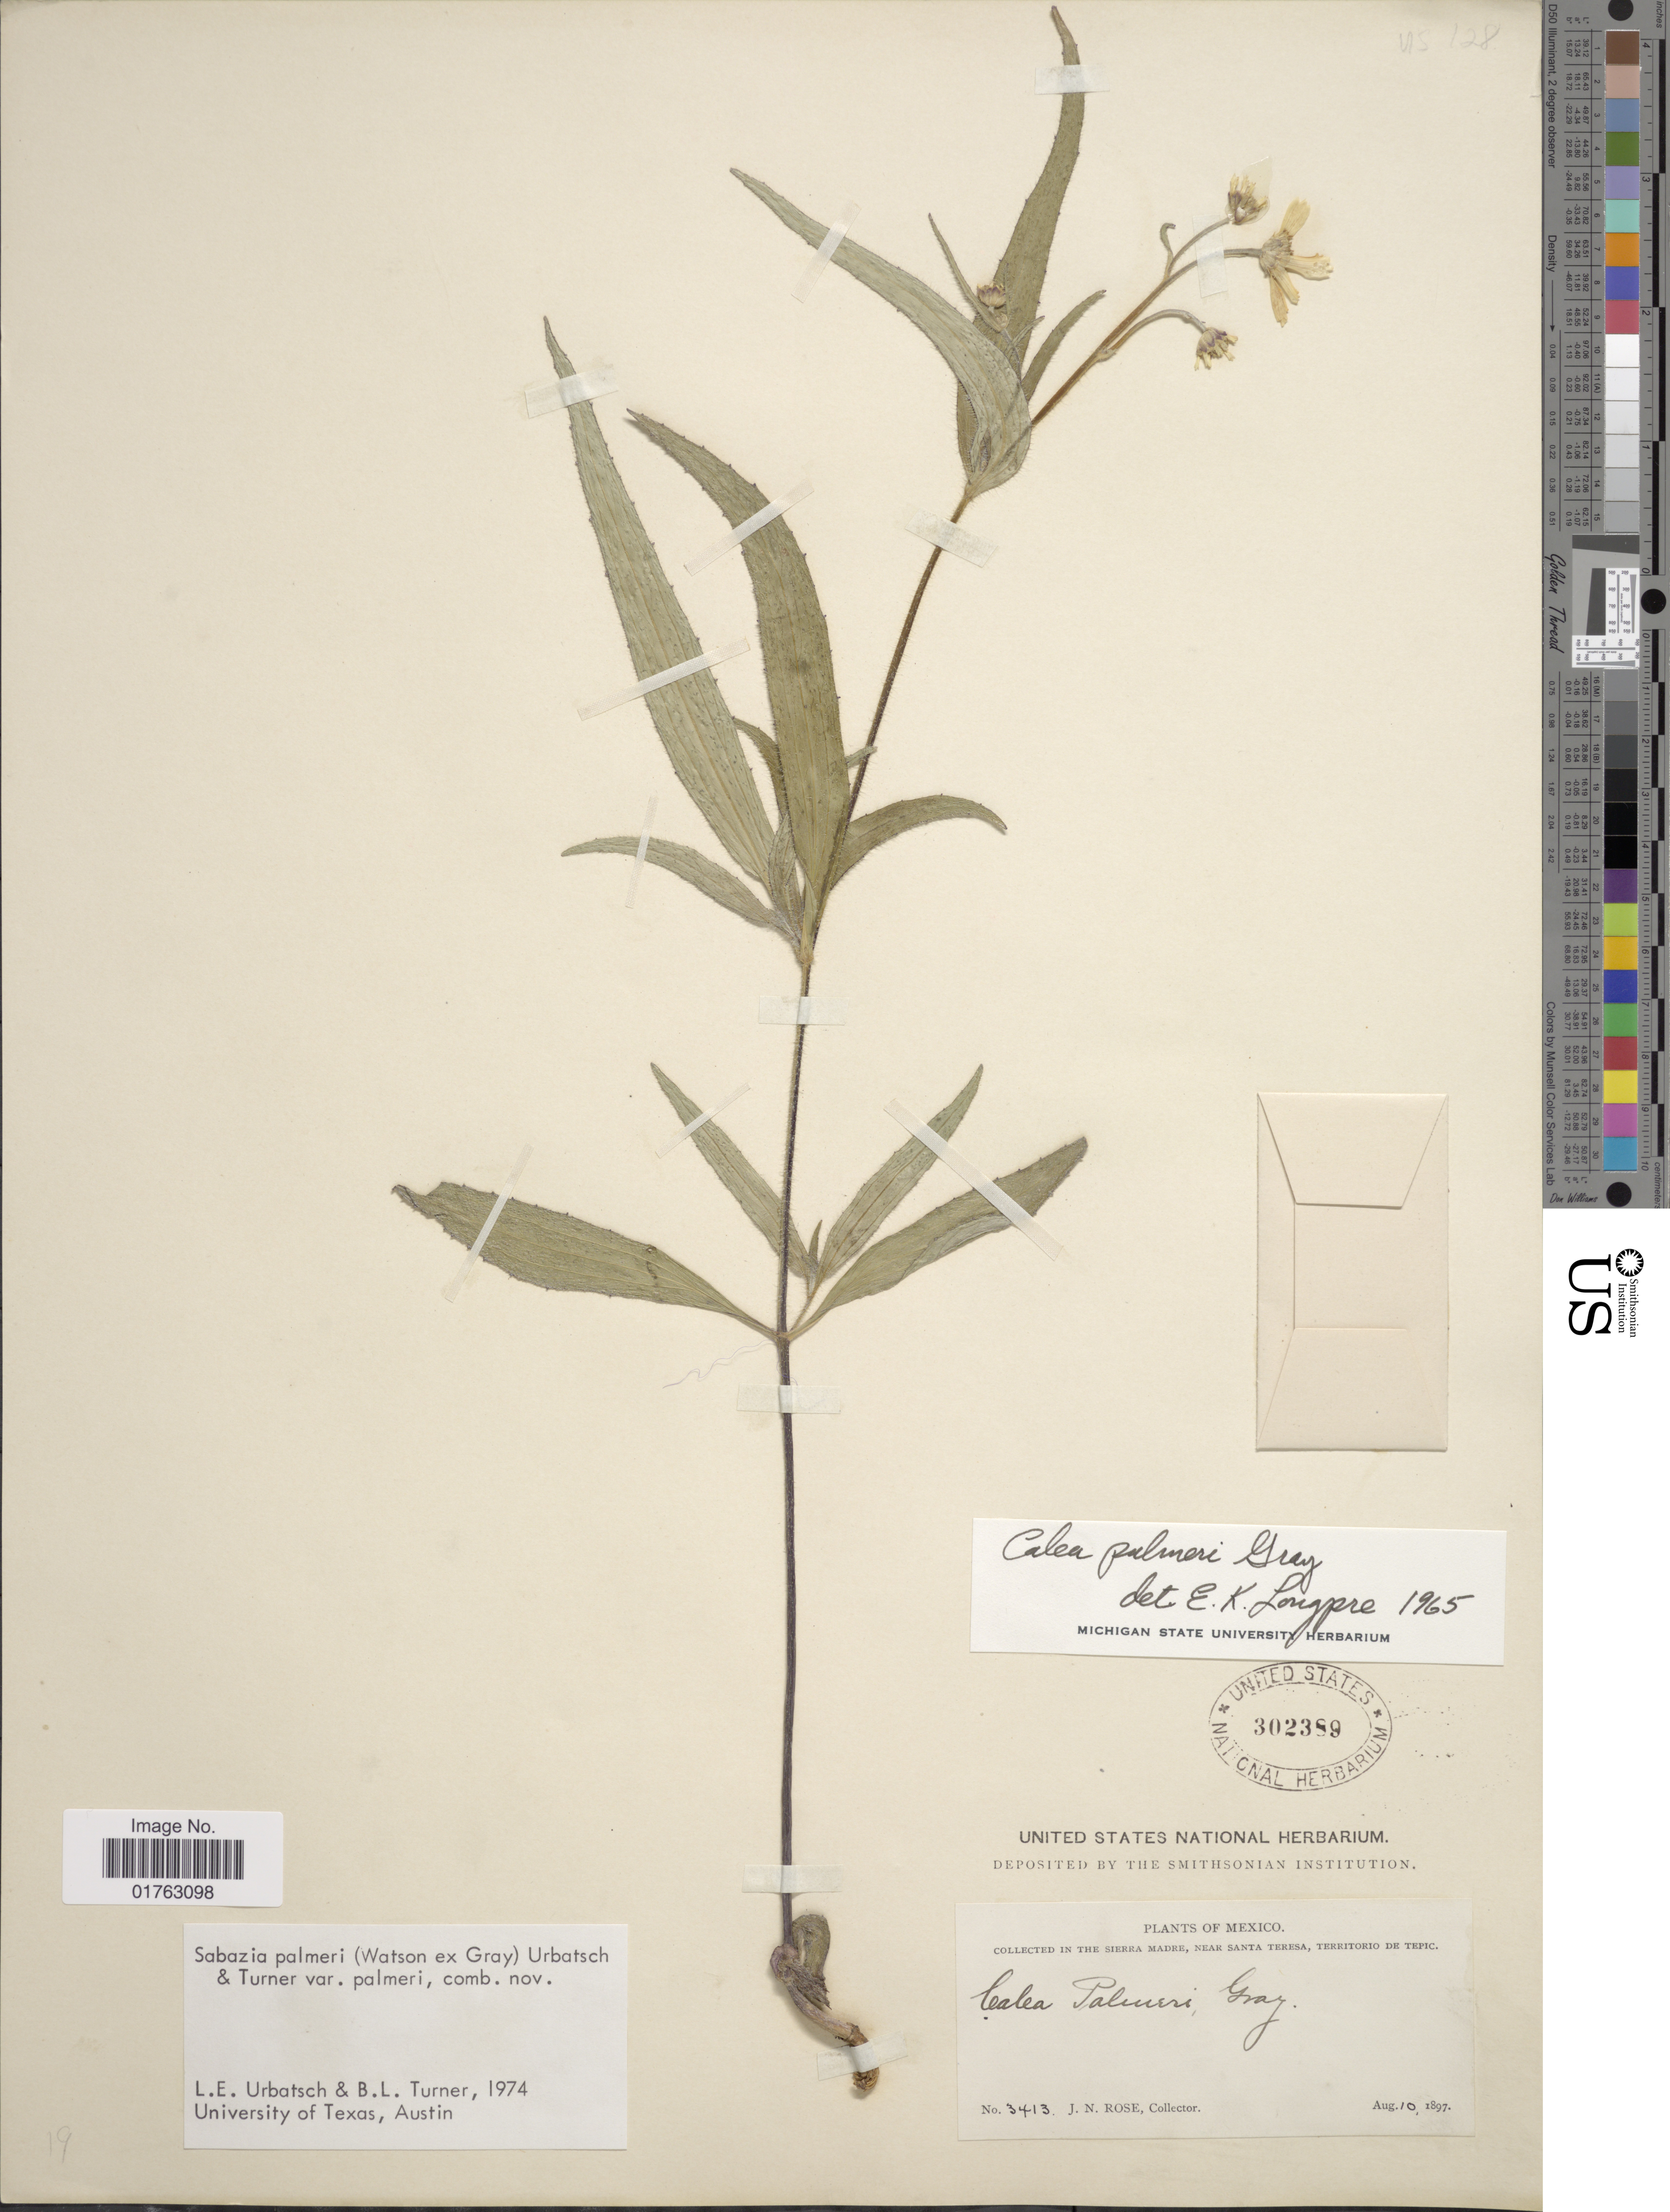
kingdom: Plantae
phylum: Tracheophyta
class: Magnoliopsida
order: Asterales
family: Asteraceae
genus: Sabazia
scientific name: Sabazia palmeri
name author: (S. Watson ex A. Gray) & B.L. Turner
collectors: J. N. Rose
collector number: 3413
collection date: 1897-08-10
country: Mexico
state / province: Nayarit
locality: In the Sierra Madre, near Santa Teresa, Territorio de Tepic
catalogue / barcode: US 302389